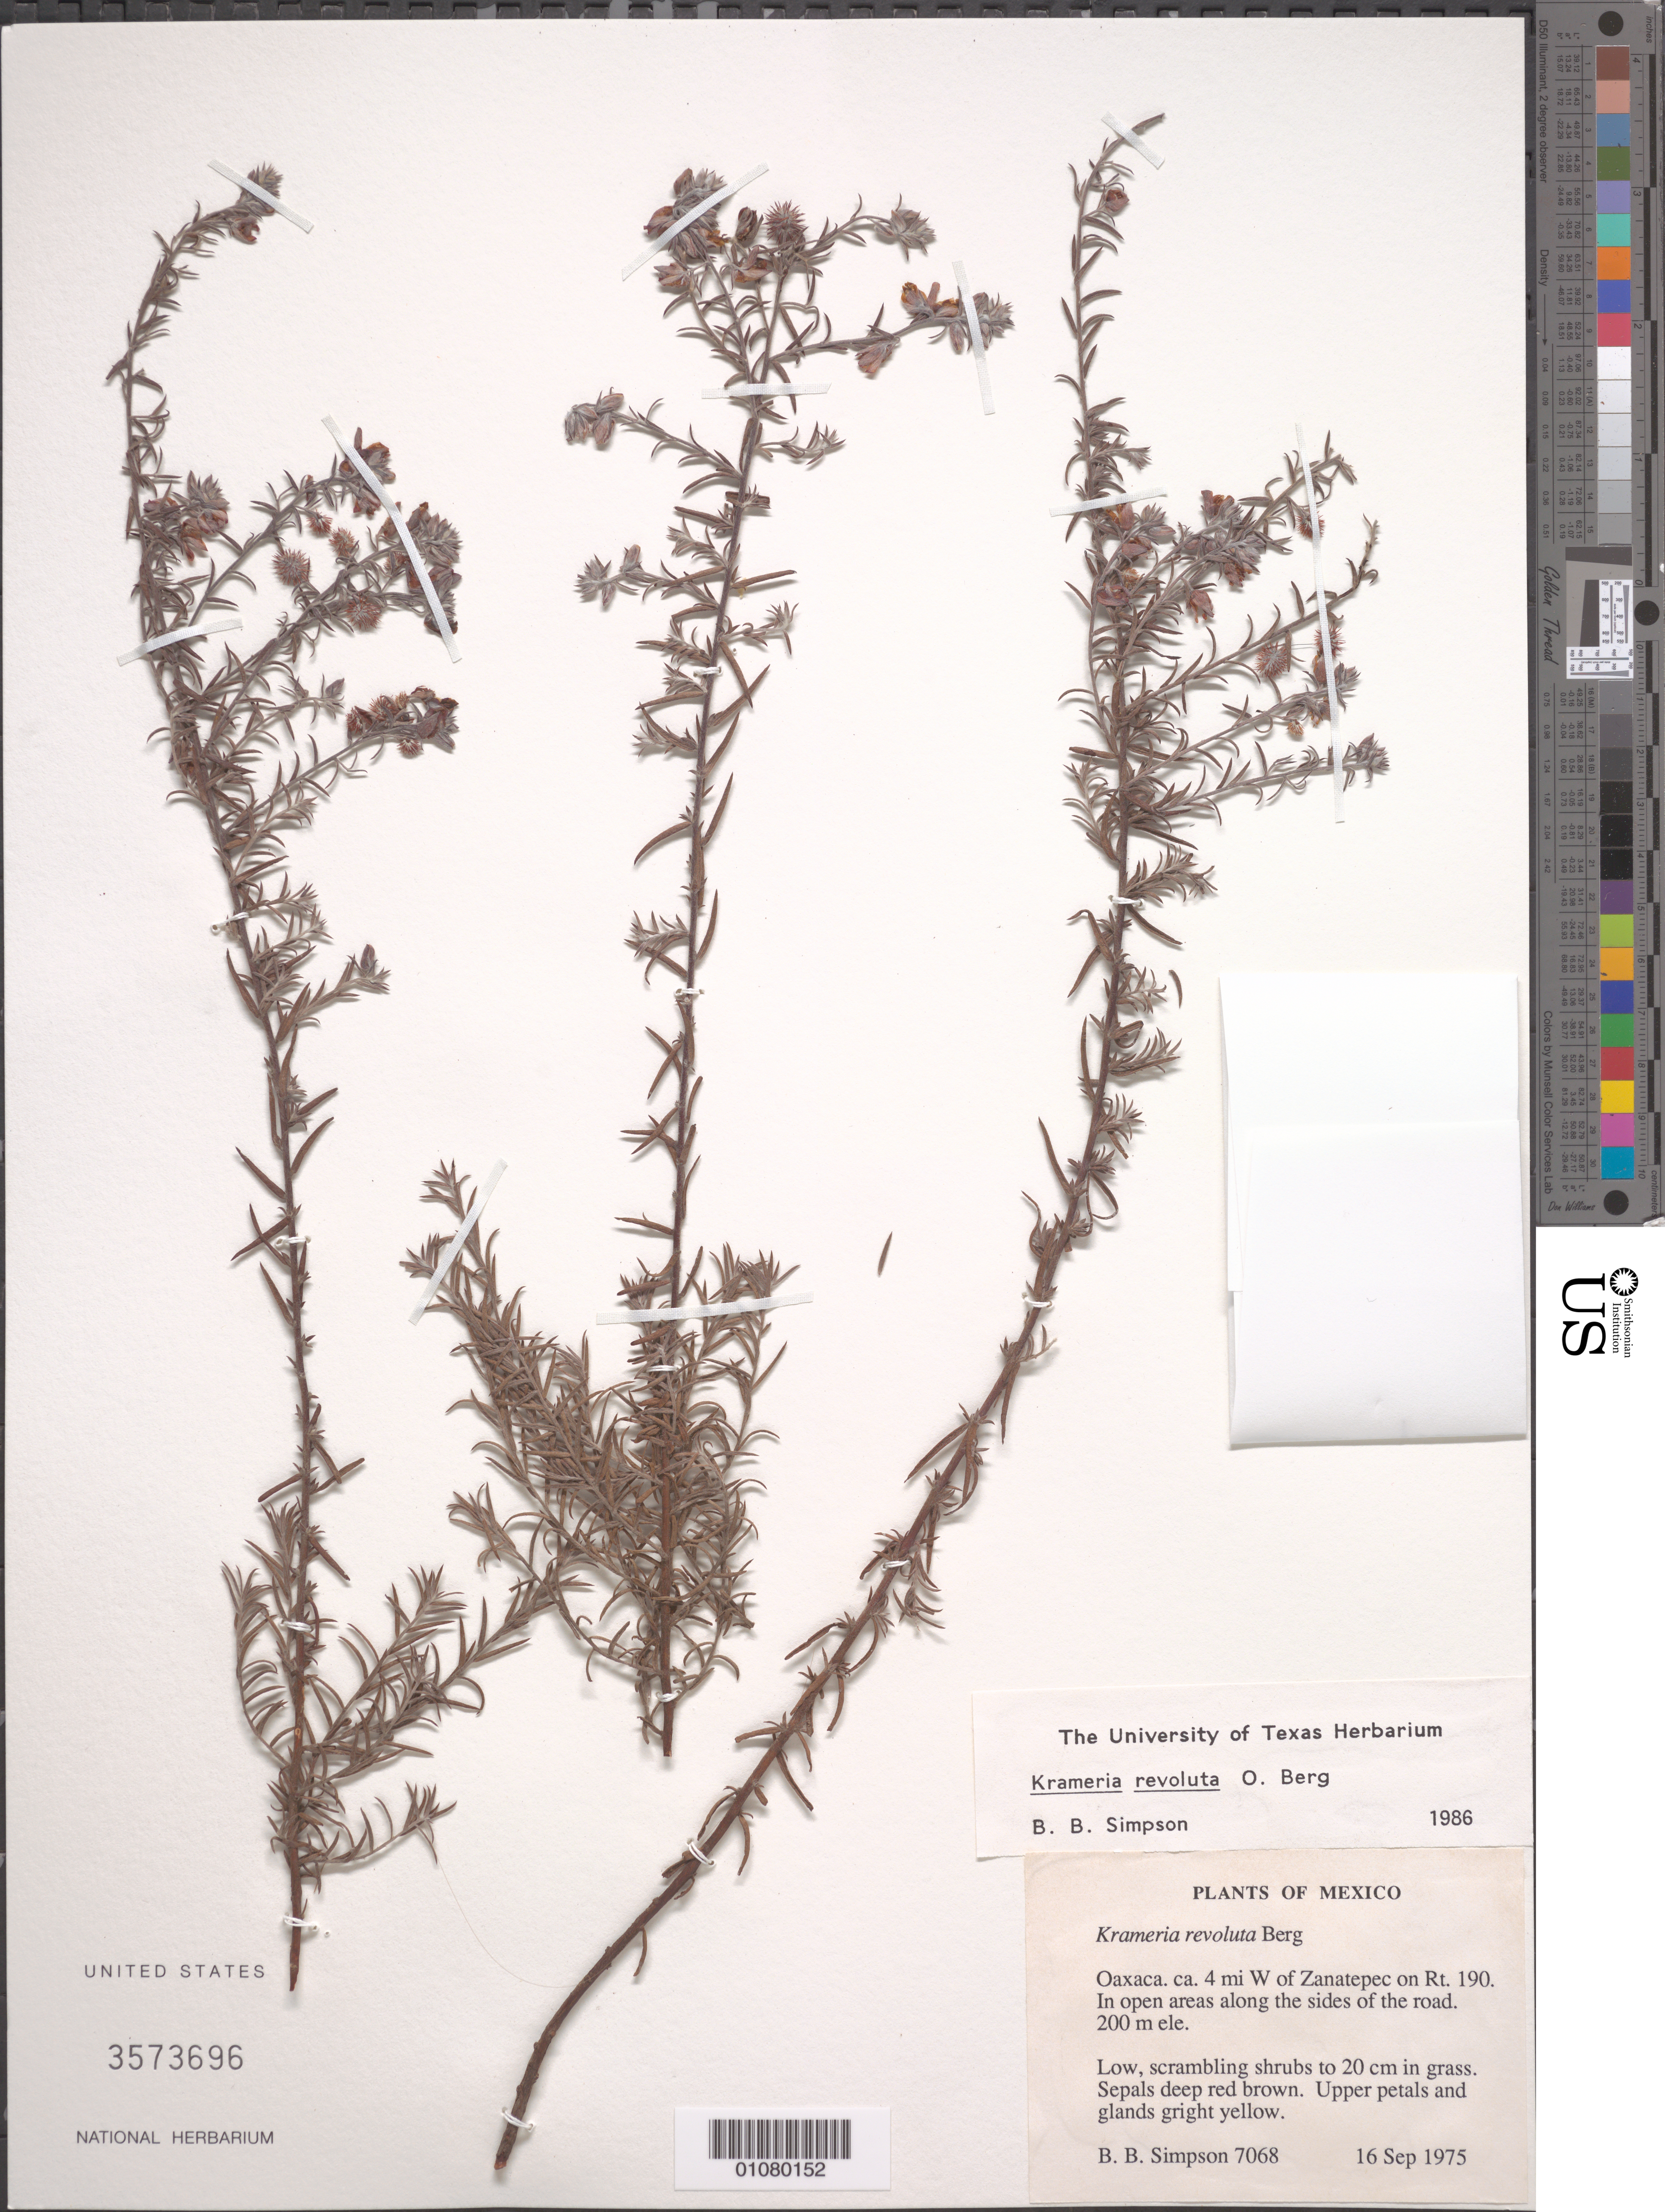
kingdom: Plantae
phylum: Tracheophyta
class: Magnoliopsida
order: Zygophyllales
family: Krameriaceae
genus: Krameria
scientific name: Krameria revoluta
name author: O. Berg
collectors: B. B. Simpson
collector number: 7068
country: Mexico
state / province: Oaxaca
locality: W of Zanatepec on Rt. 190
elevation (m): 200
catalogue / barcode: US 3573696